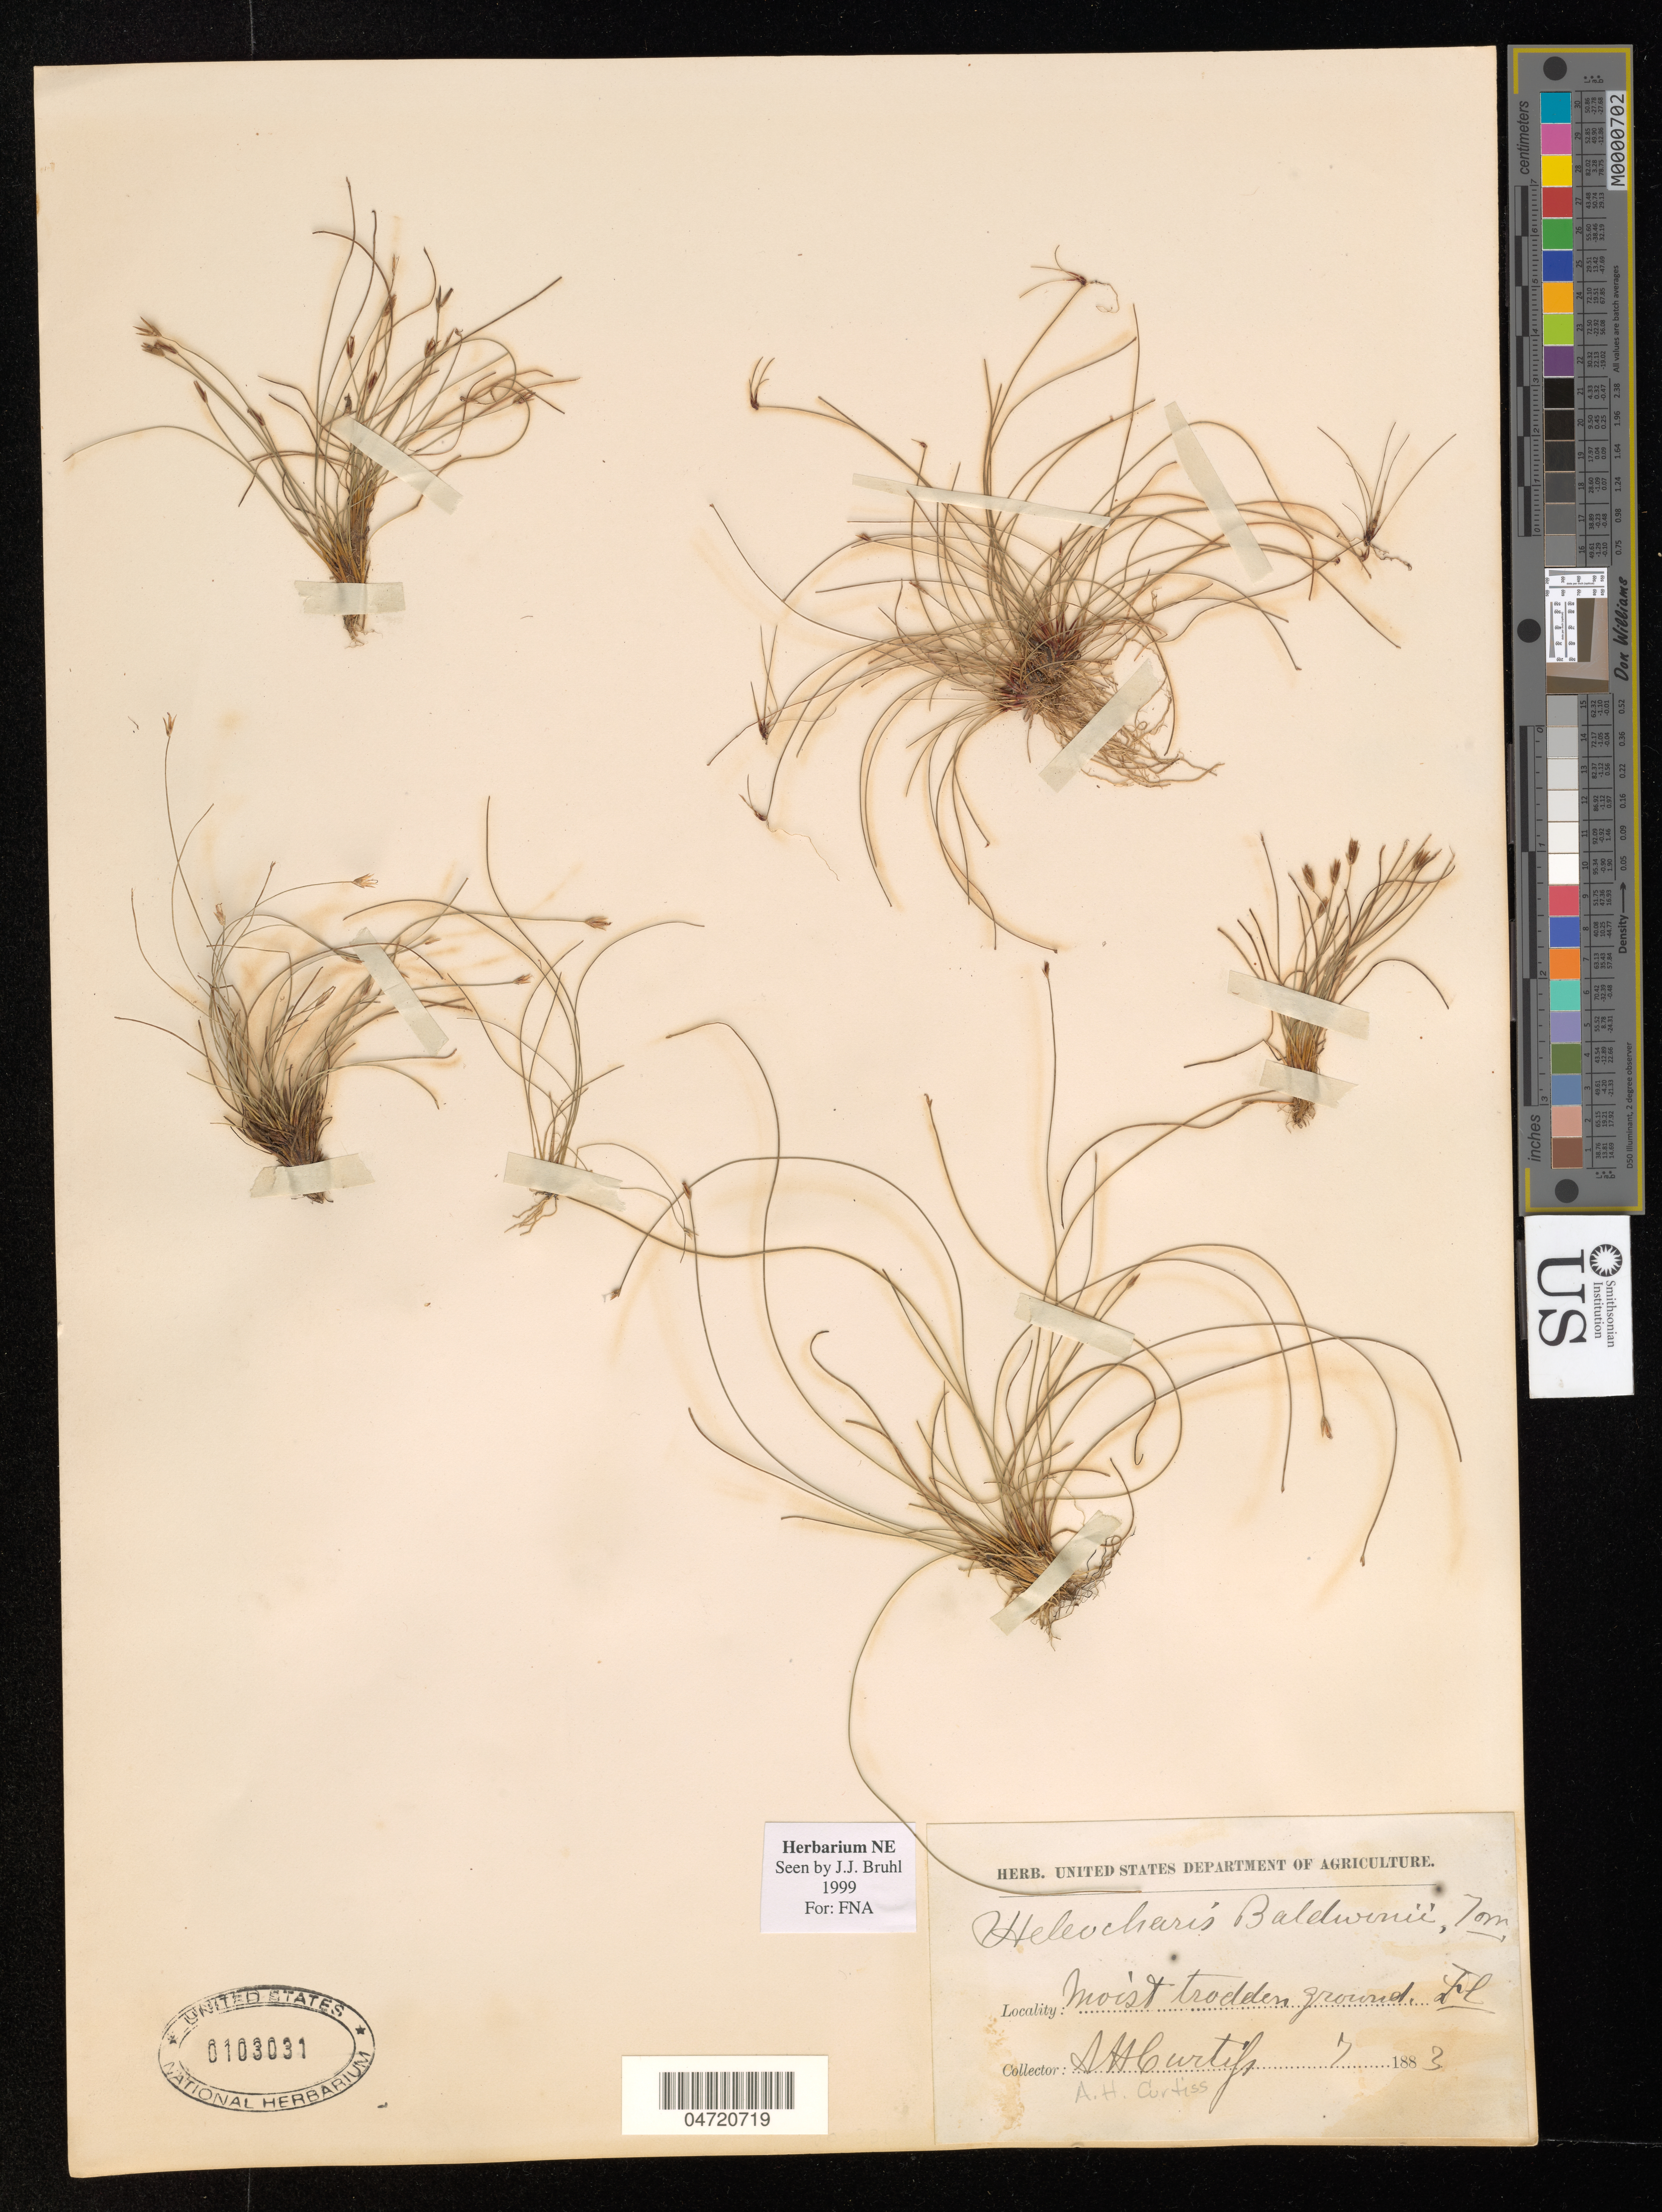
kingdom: Plantae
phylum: Tracheophyta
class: Liliopsida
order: Poales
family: Cyperaceae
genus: Eleocharis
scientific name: Eleocharis baldwinii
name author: (Torr.) Chapm.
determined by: Bruhl, J. J., (NE), University of New England (AUSTRALIA)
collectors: A. H. Curtiss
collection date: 1883-07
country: United States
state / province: Florida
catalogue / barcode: US 103031